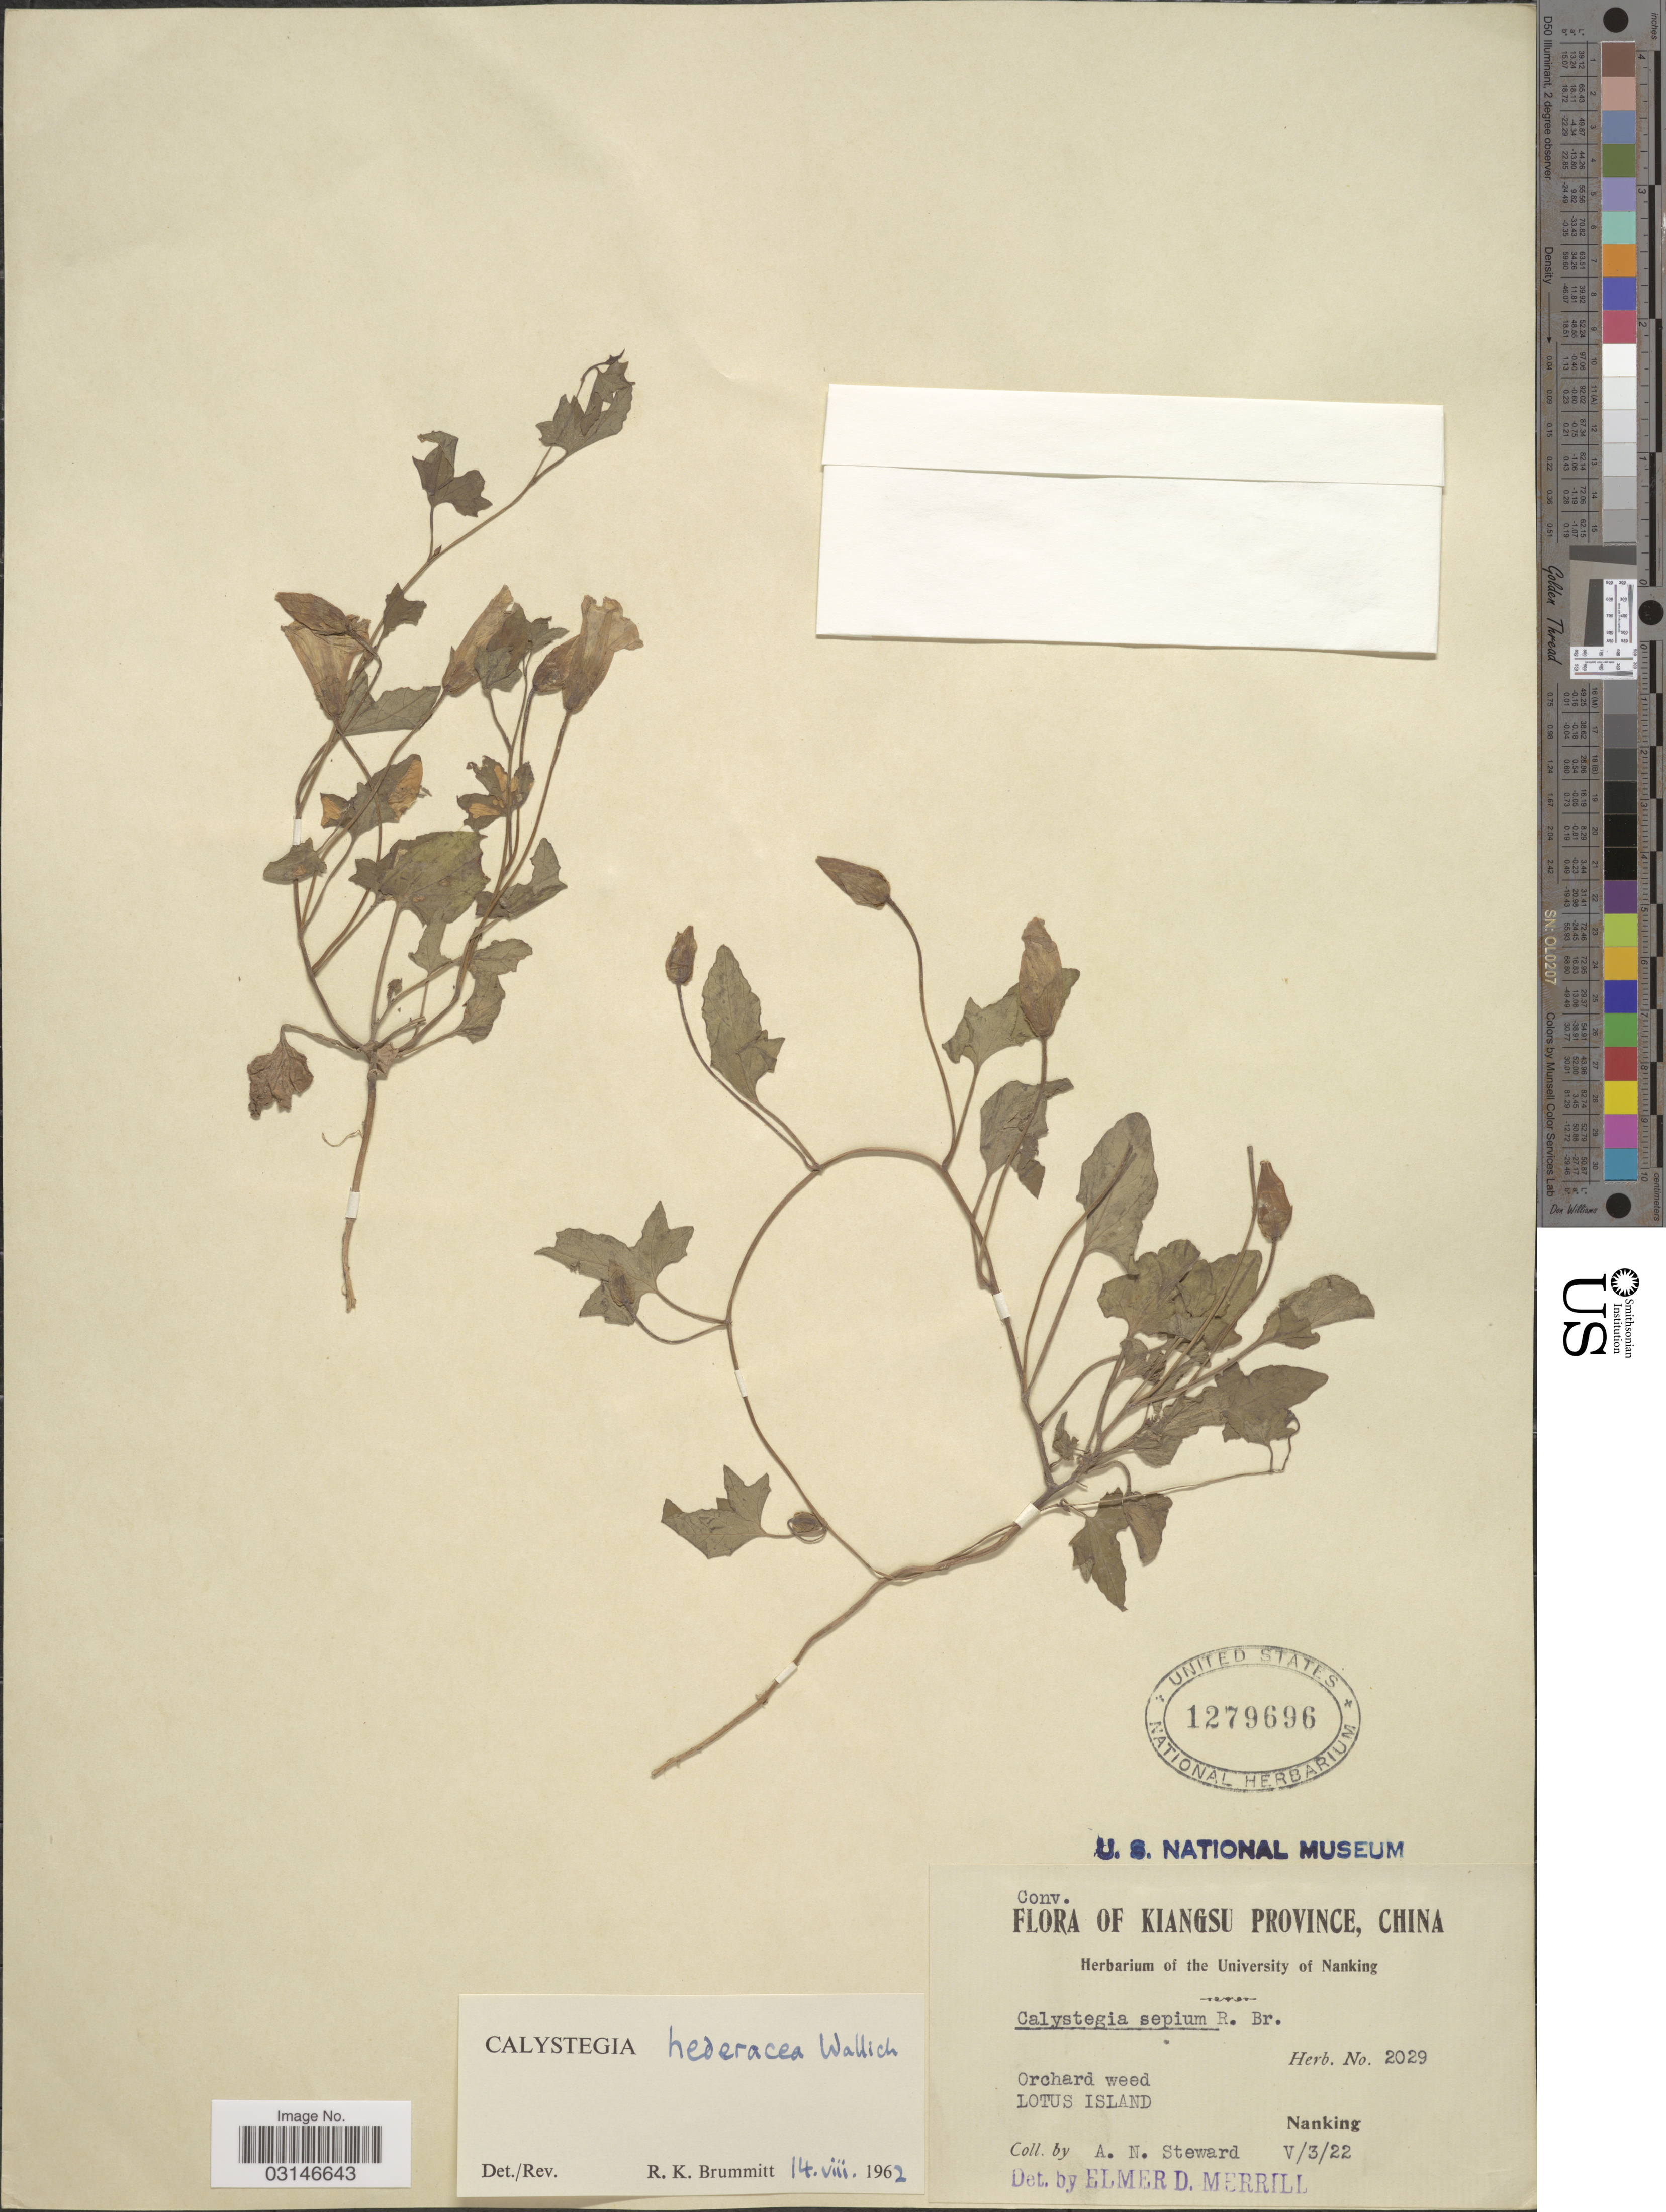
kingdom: Plantae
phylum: Tracheophyta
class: Magnoliopsida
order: Solanales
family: Convolvulaceae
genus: Calystegia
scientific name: Calystegia hederacea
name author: Thunb.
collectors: A. N. Steward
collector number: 2029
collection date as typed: Transcribed d/m/y: 3/5/22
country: China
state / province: Jiangsu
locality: Kiangsu Province. Nanking. Lotus Island.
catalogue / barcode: US 1279696